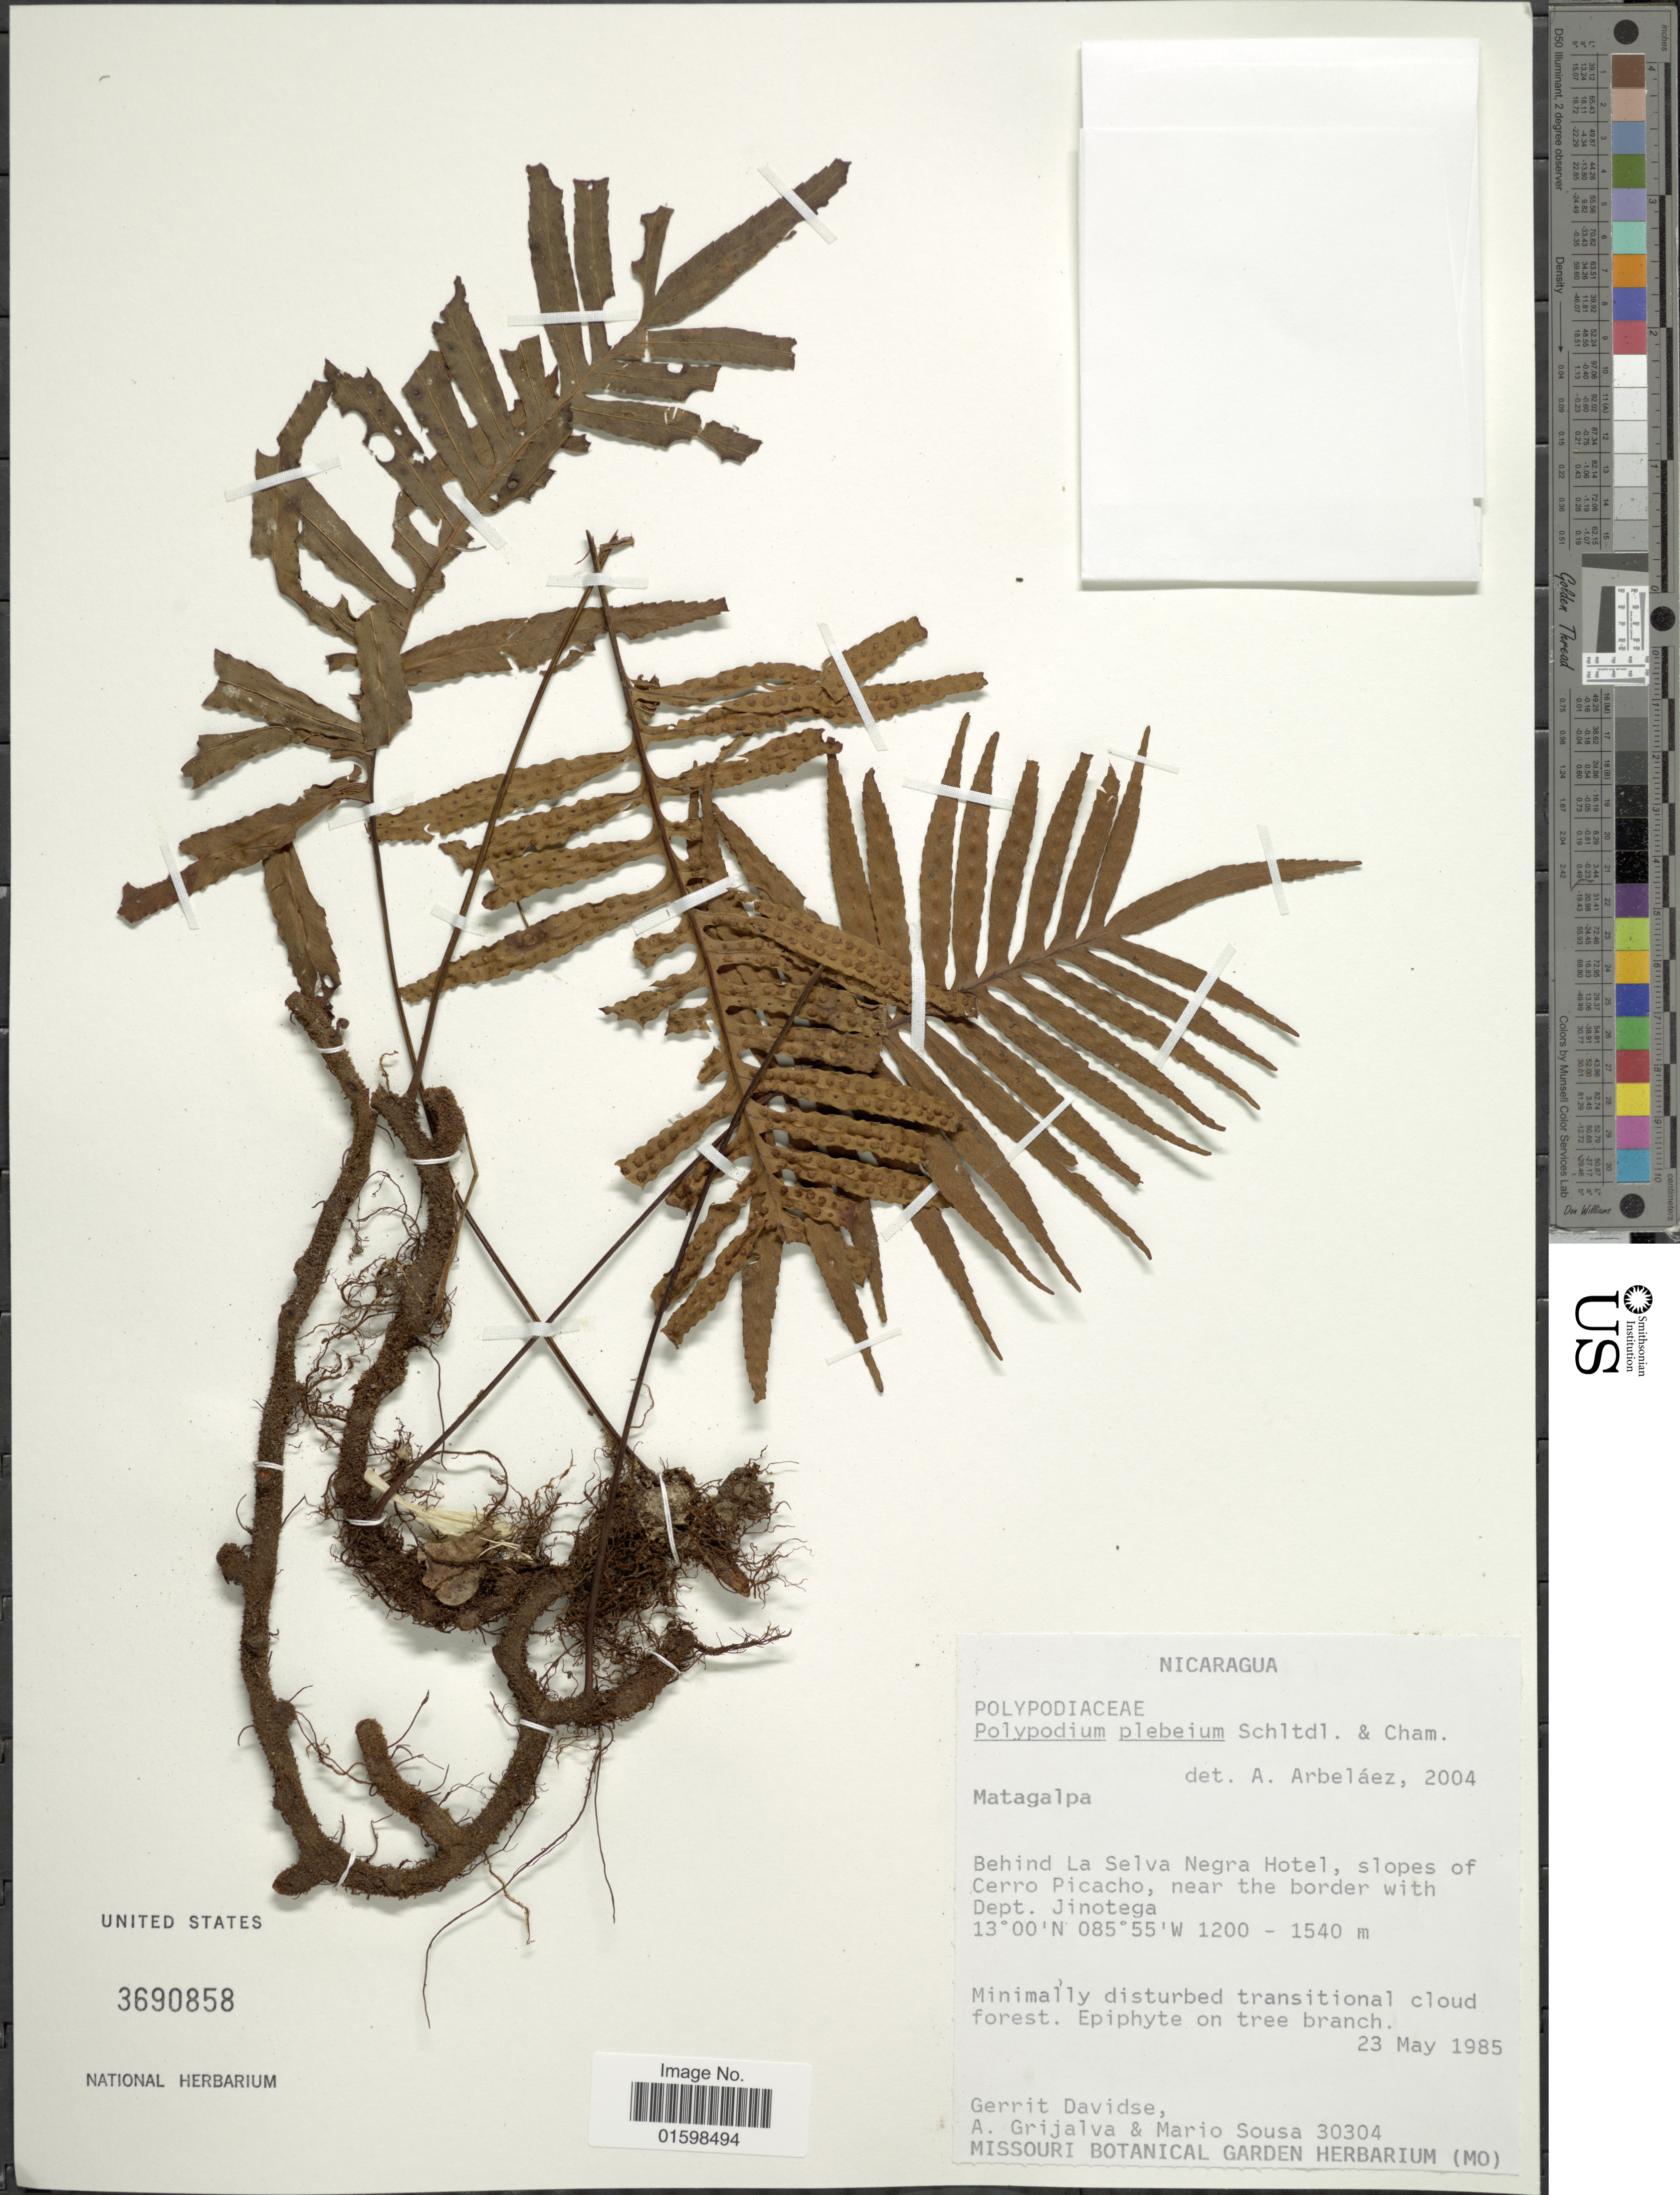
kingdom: Plantae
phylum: Tracheophyta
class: Polypodiopsida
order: Polypodiales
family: Polypodiaceae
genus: Pleopeltis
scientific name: Pleopeltis remota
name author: (Desv.) A.R. Sm.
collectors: G. Davidse, A. Grijalva & M. Sousa S.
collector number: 30304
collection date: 1985-05-23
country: Nicaragua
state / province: Matagalpa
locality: Behind La Selva Negra Hotel, slopes of Cerro Picacho, near the border with Dept. Jinotega, minimally disturbed transuitional cloud forest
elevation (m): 1200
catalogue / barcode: US 3690858